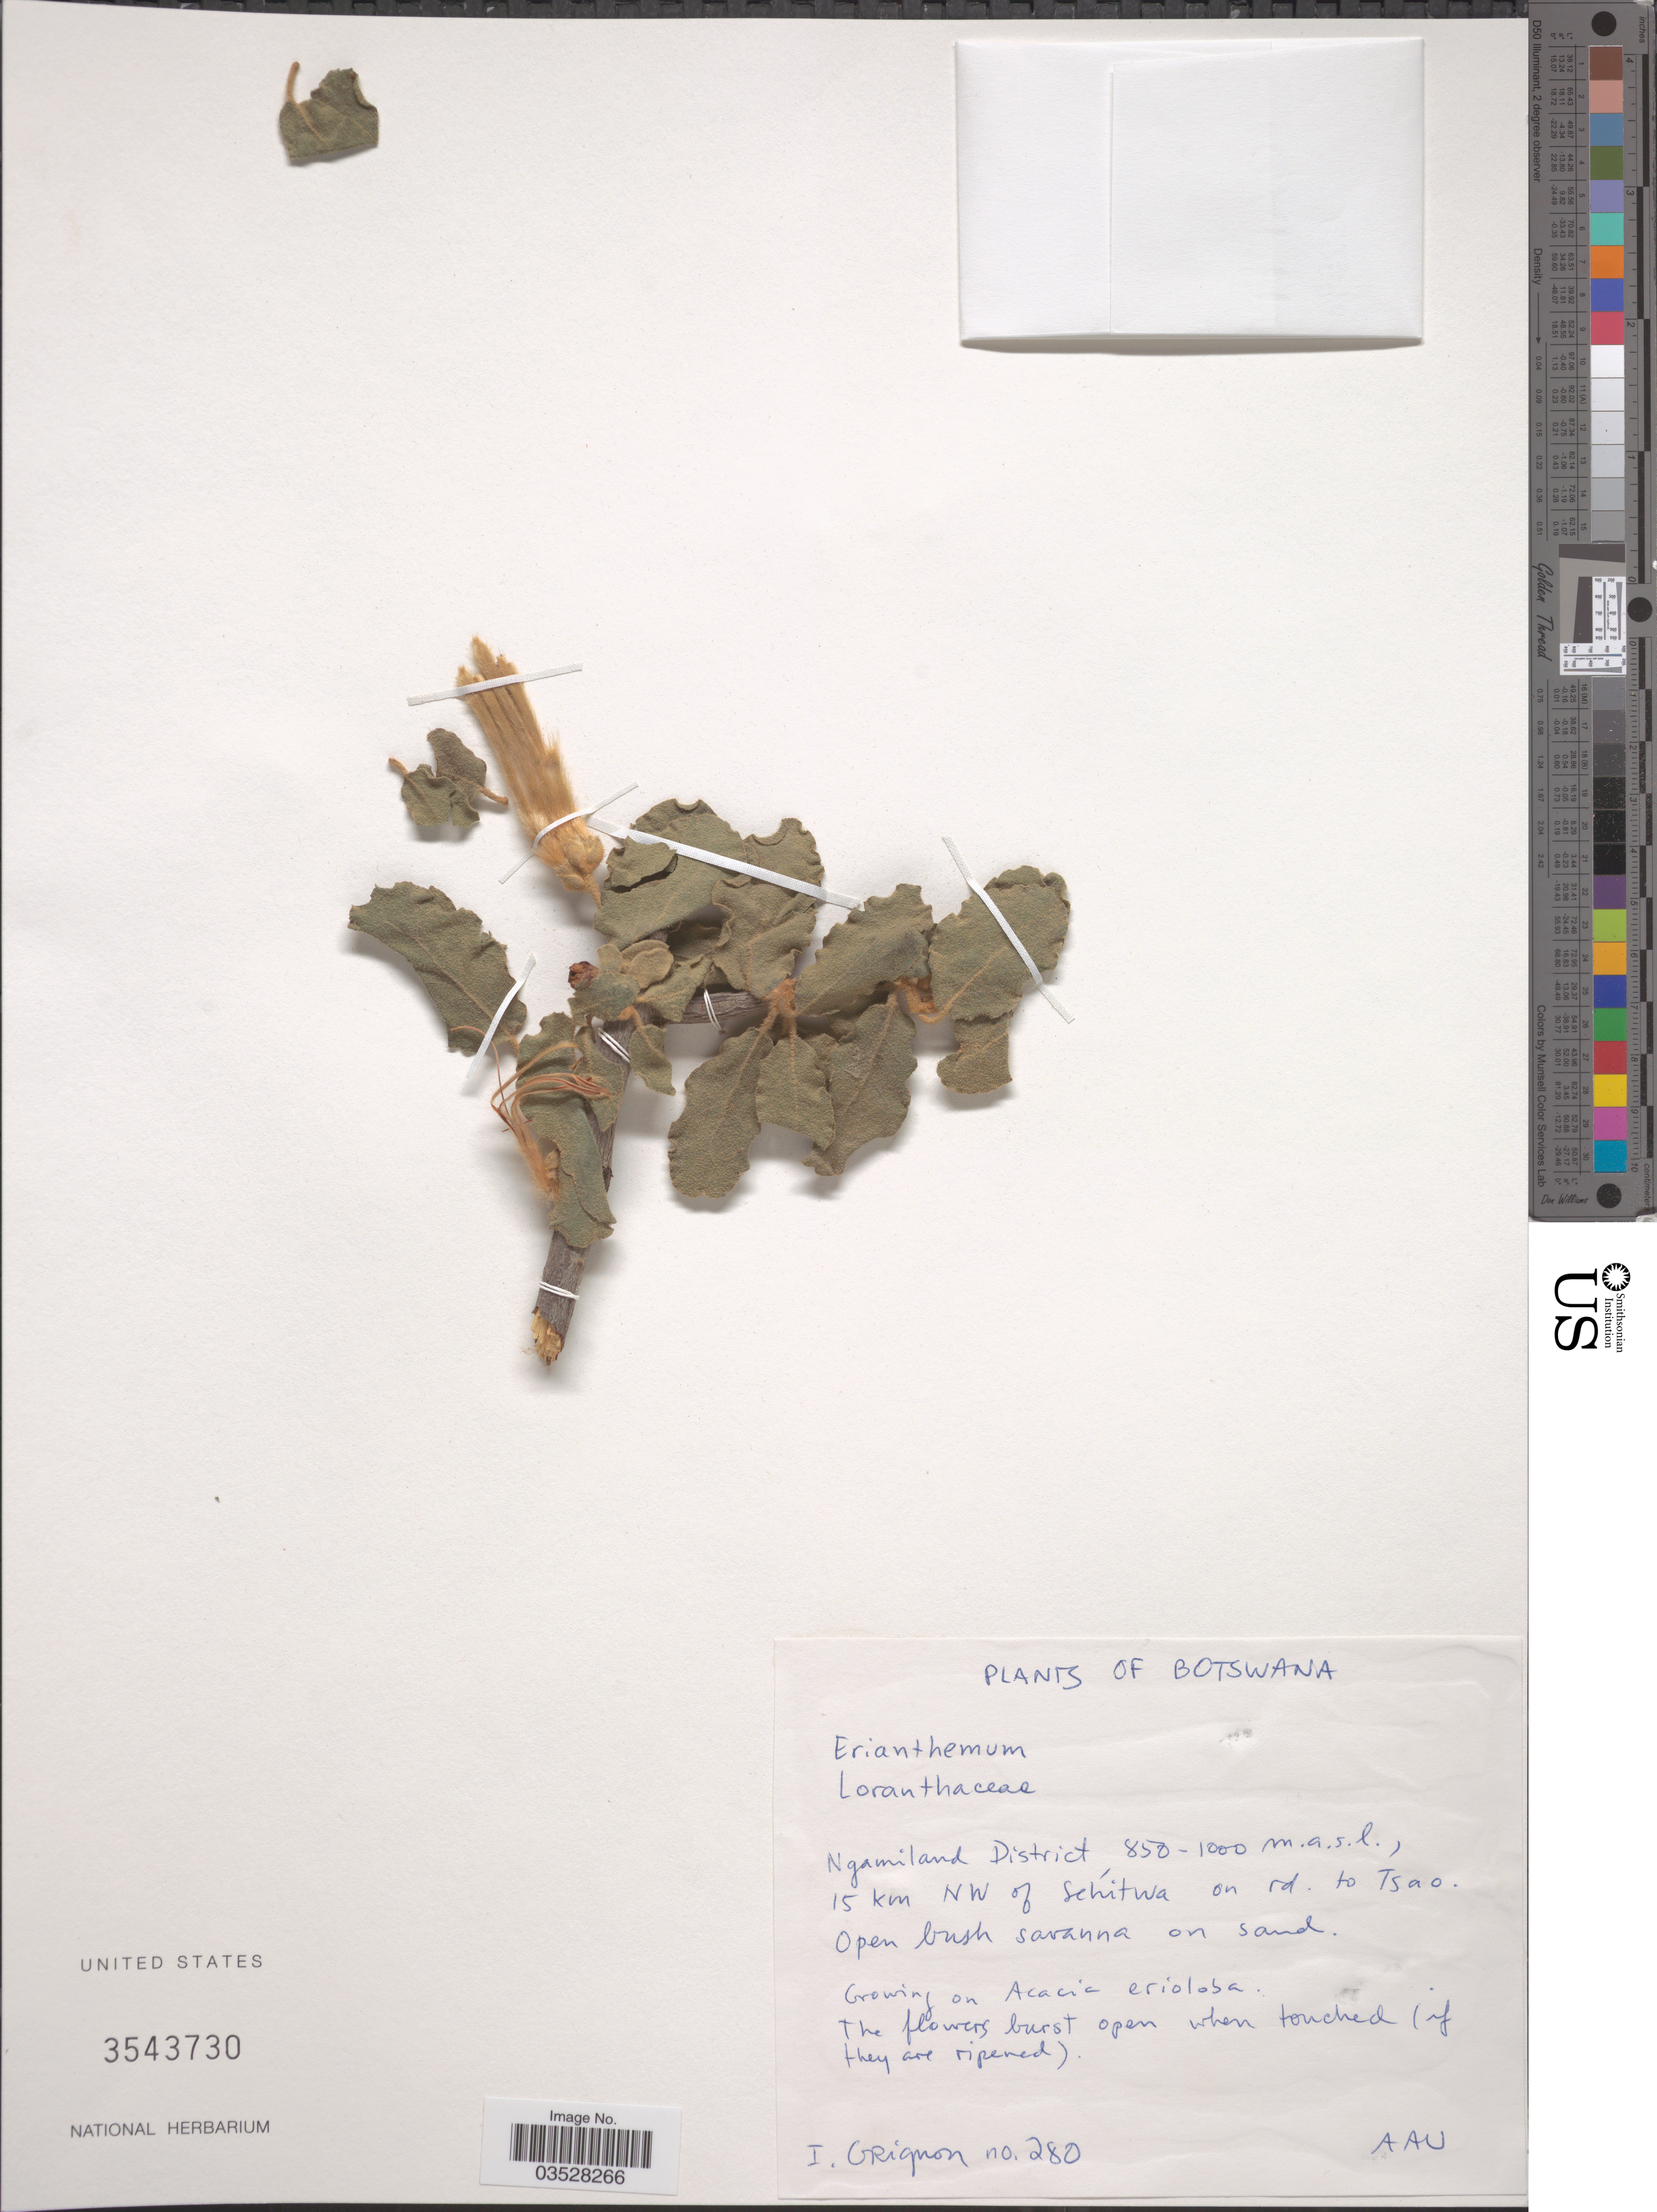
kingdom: Plantae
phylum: Tracheophyta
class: Magnoliopsida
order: Santalales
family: Loranthaceae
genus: Erianthemum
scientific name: Erianthemum sp.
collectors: I. Grignon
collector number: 280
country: Botswana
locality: Ngamiland District, 15 km NW of Schitwa on rd. to Tsao.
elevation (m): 850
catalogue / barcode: US 3543730